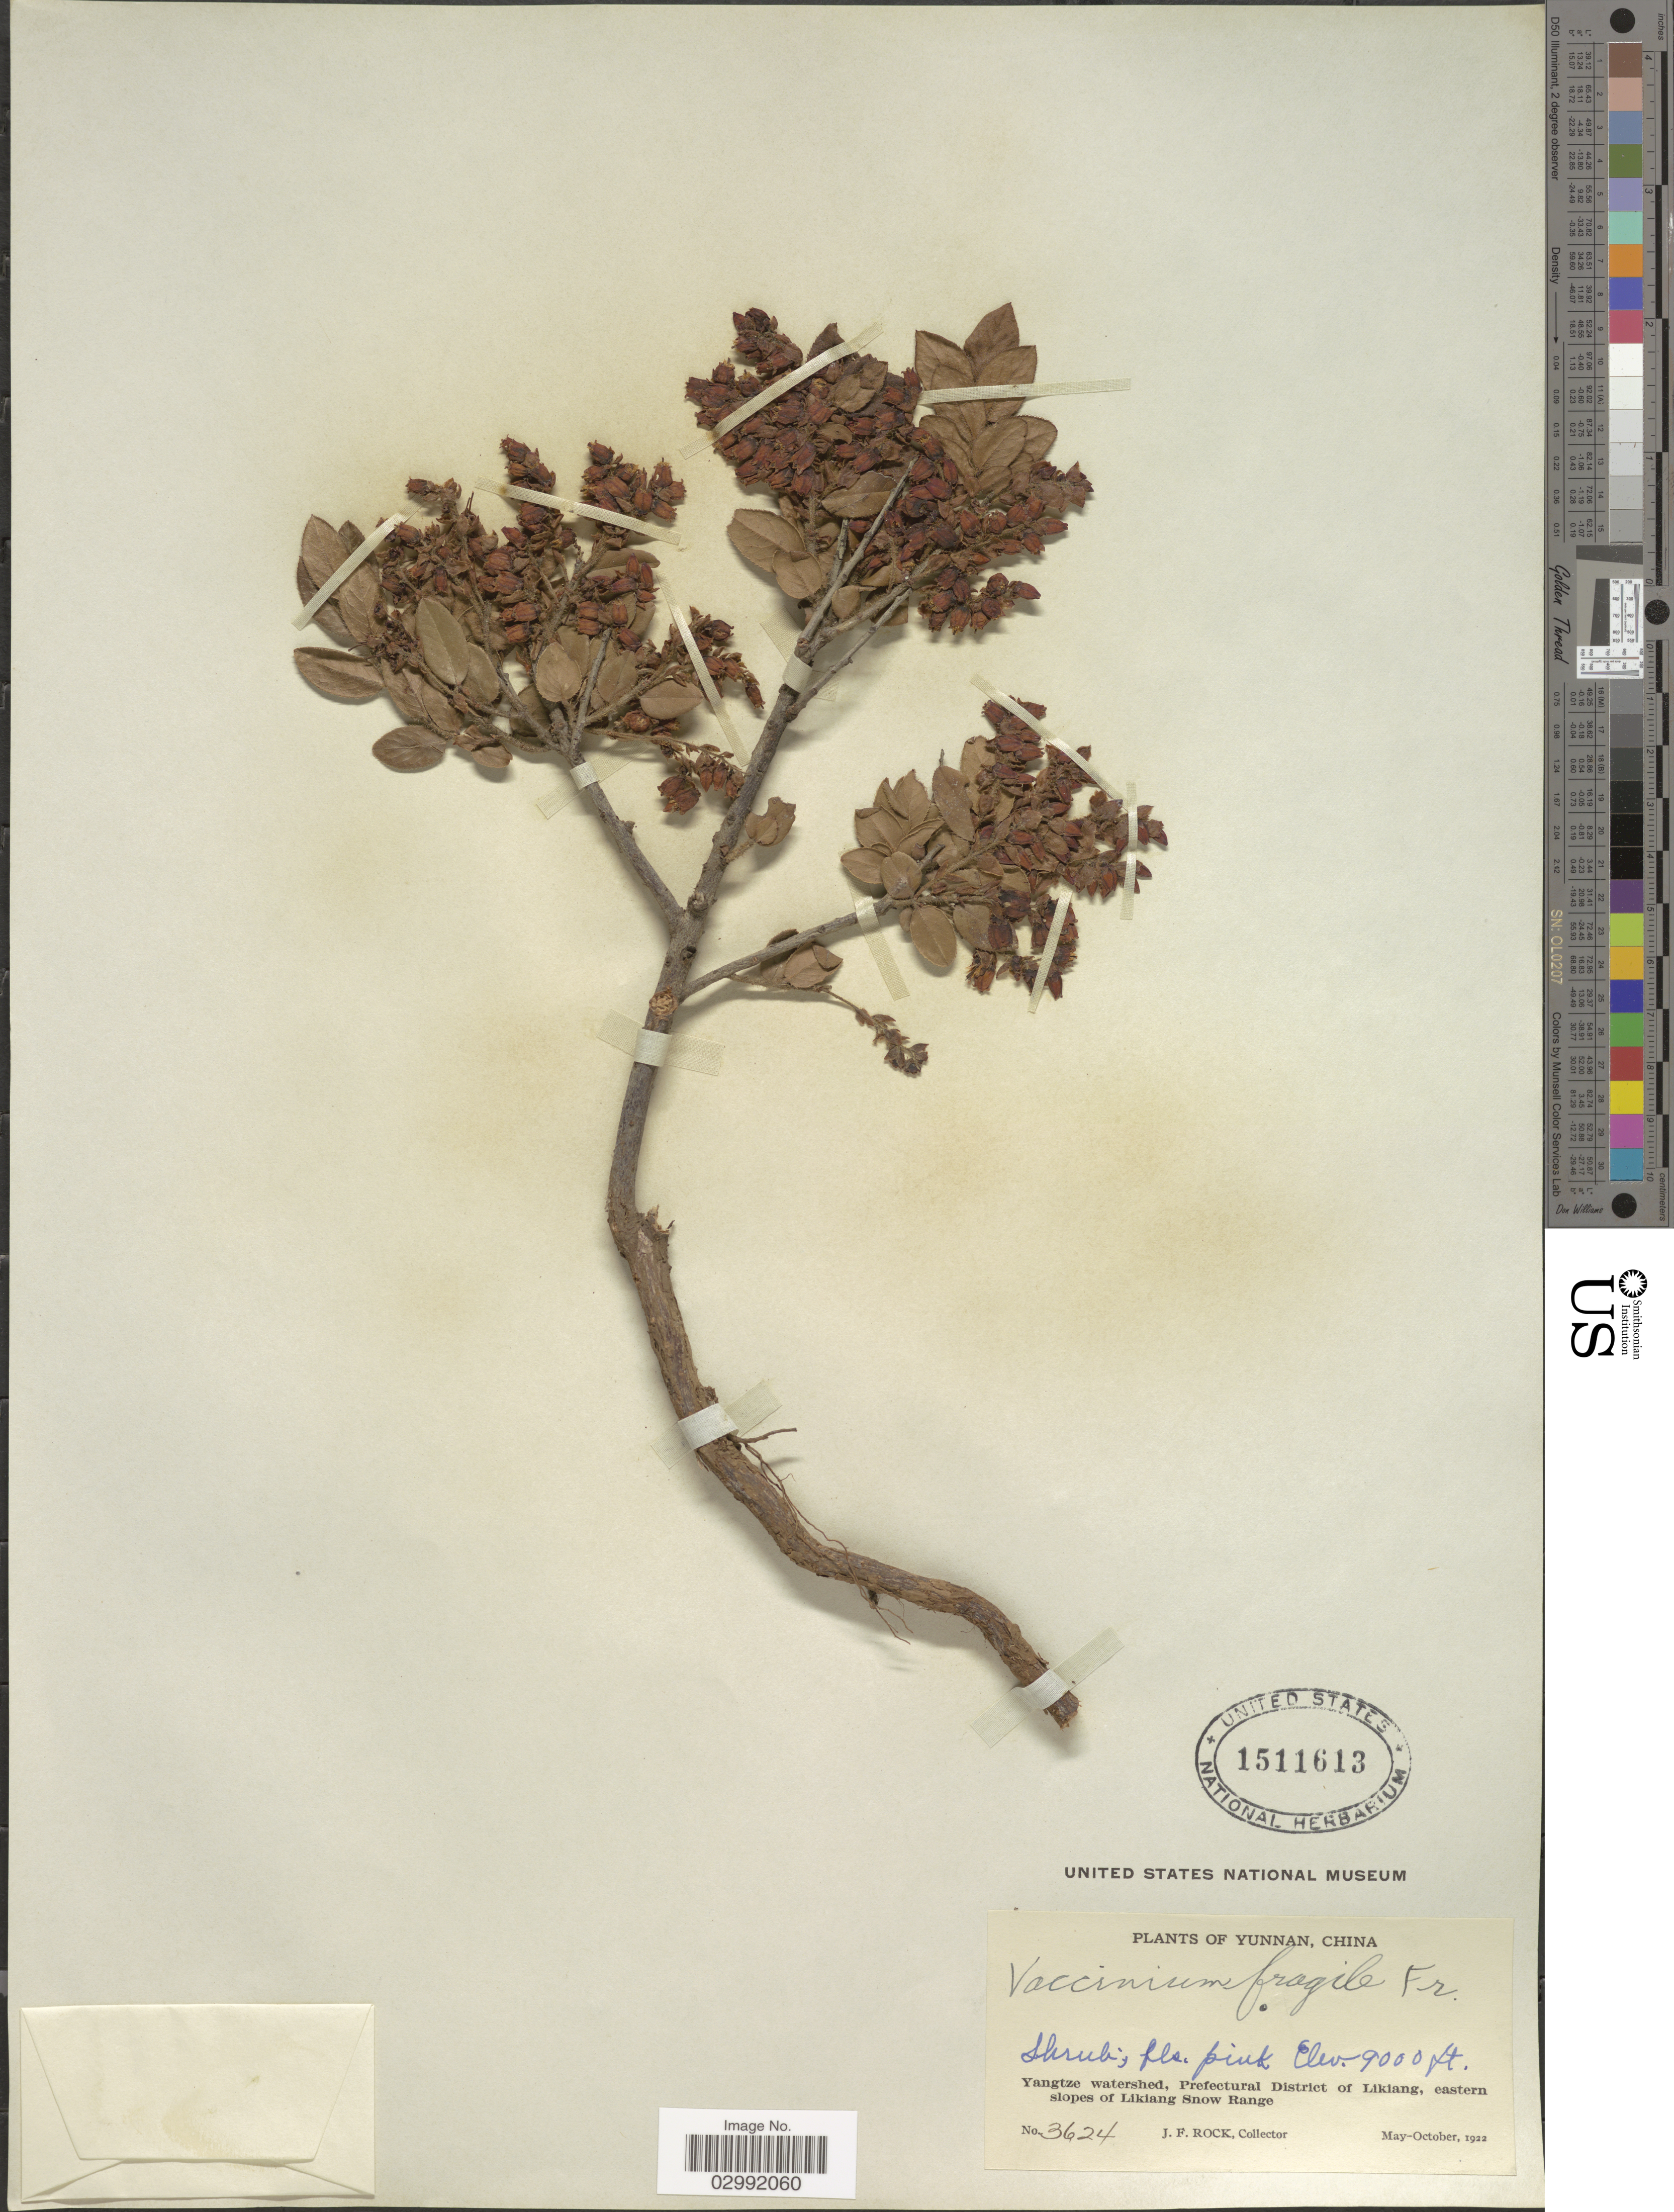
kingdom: Plantae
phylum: Tracheophyta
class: Magnoliopsida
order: Ericales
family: Ericaceae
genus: Vaccinium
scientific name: Vaccinium fragile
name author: Franch.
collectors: J. Rock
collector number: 3624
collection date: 1922-05/1922-10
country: China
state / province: Yunnan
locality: Yangtze watershed, Prefectural District of Likiang, eastern slopes of Likiang Snow Range.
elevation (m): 2743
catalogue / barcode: US 1511613